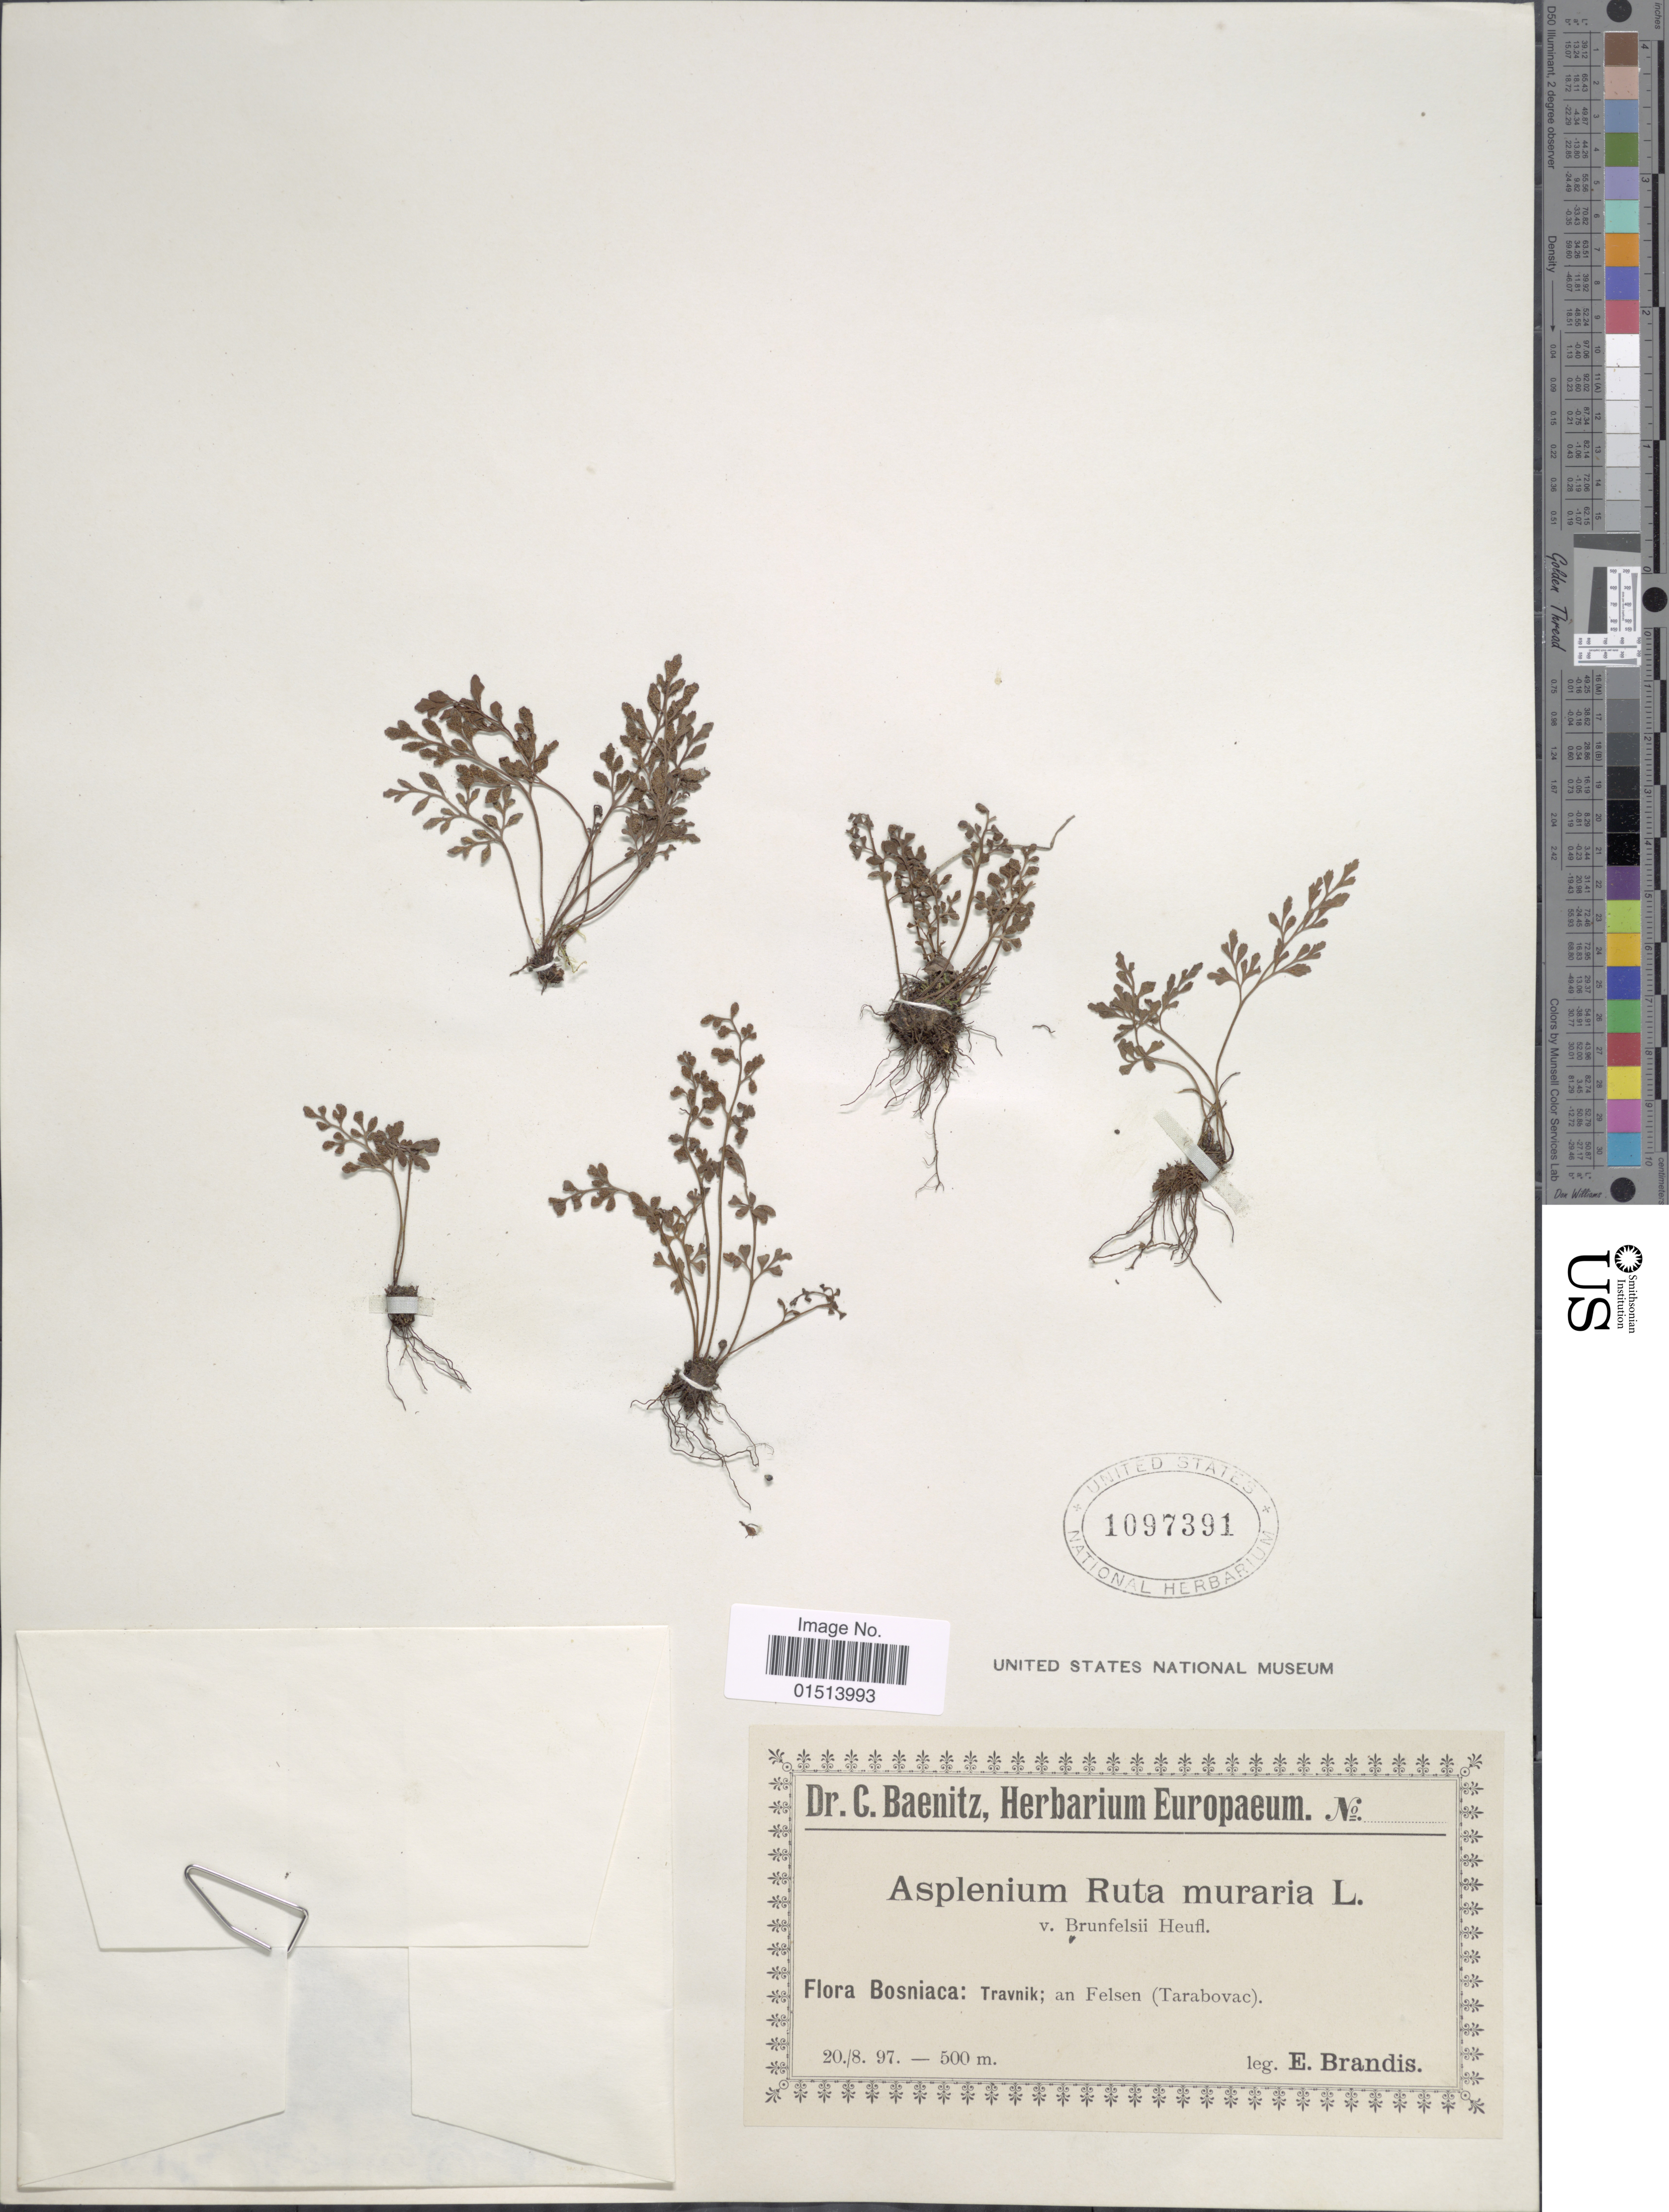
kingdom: Plantae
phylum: Tracheophyta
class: Polypodiopsida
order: Polypodiales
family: Aspleniaceae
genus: Asplenium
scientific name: Asplenium ruta-muraria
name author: L.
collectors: E. Brandis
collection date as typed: Transcribed d/m/y: 20/8/97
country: Bosnia and Herzegovina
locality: Bosniaca: Travnik; an Felsen (Tarabovac)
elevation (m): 500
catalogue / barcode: US 1097391